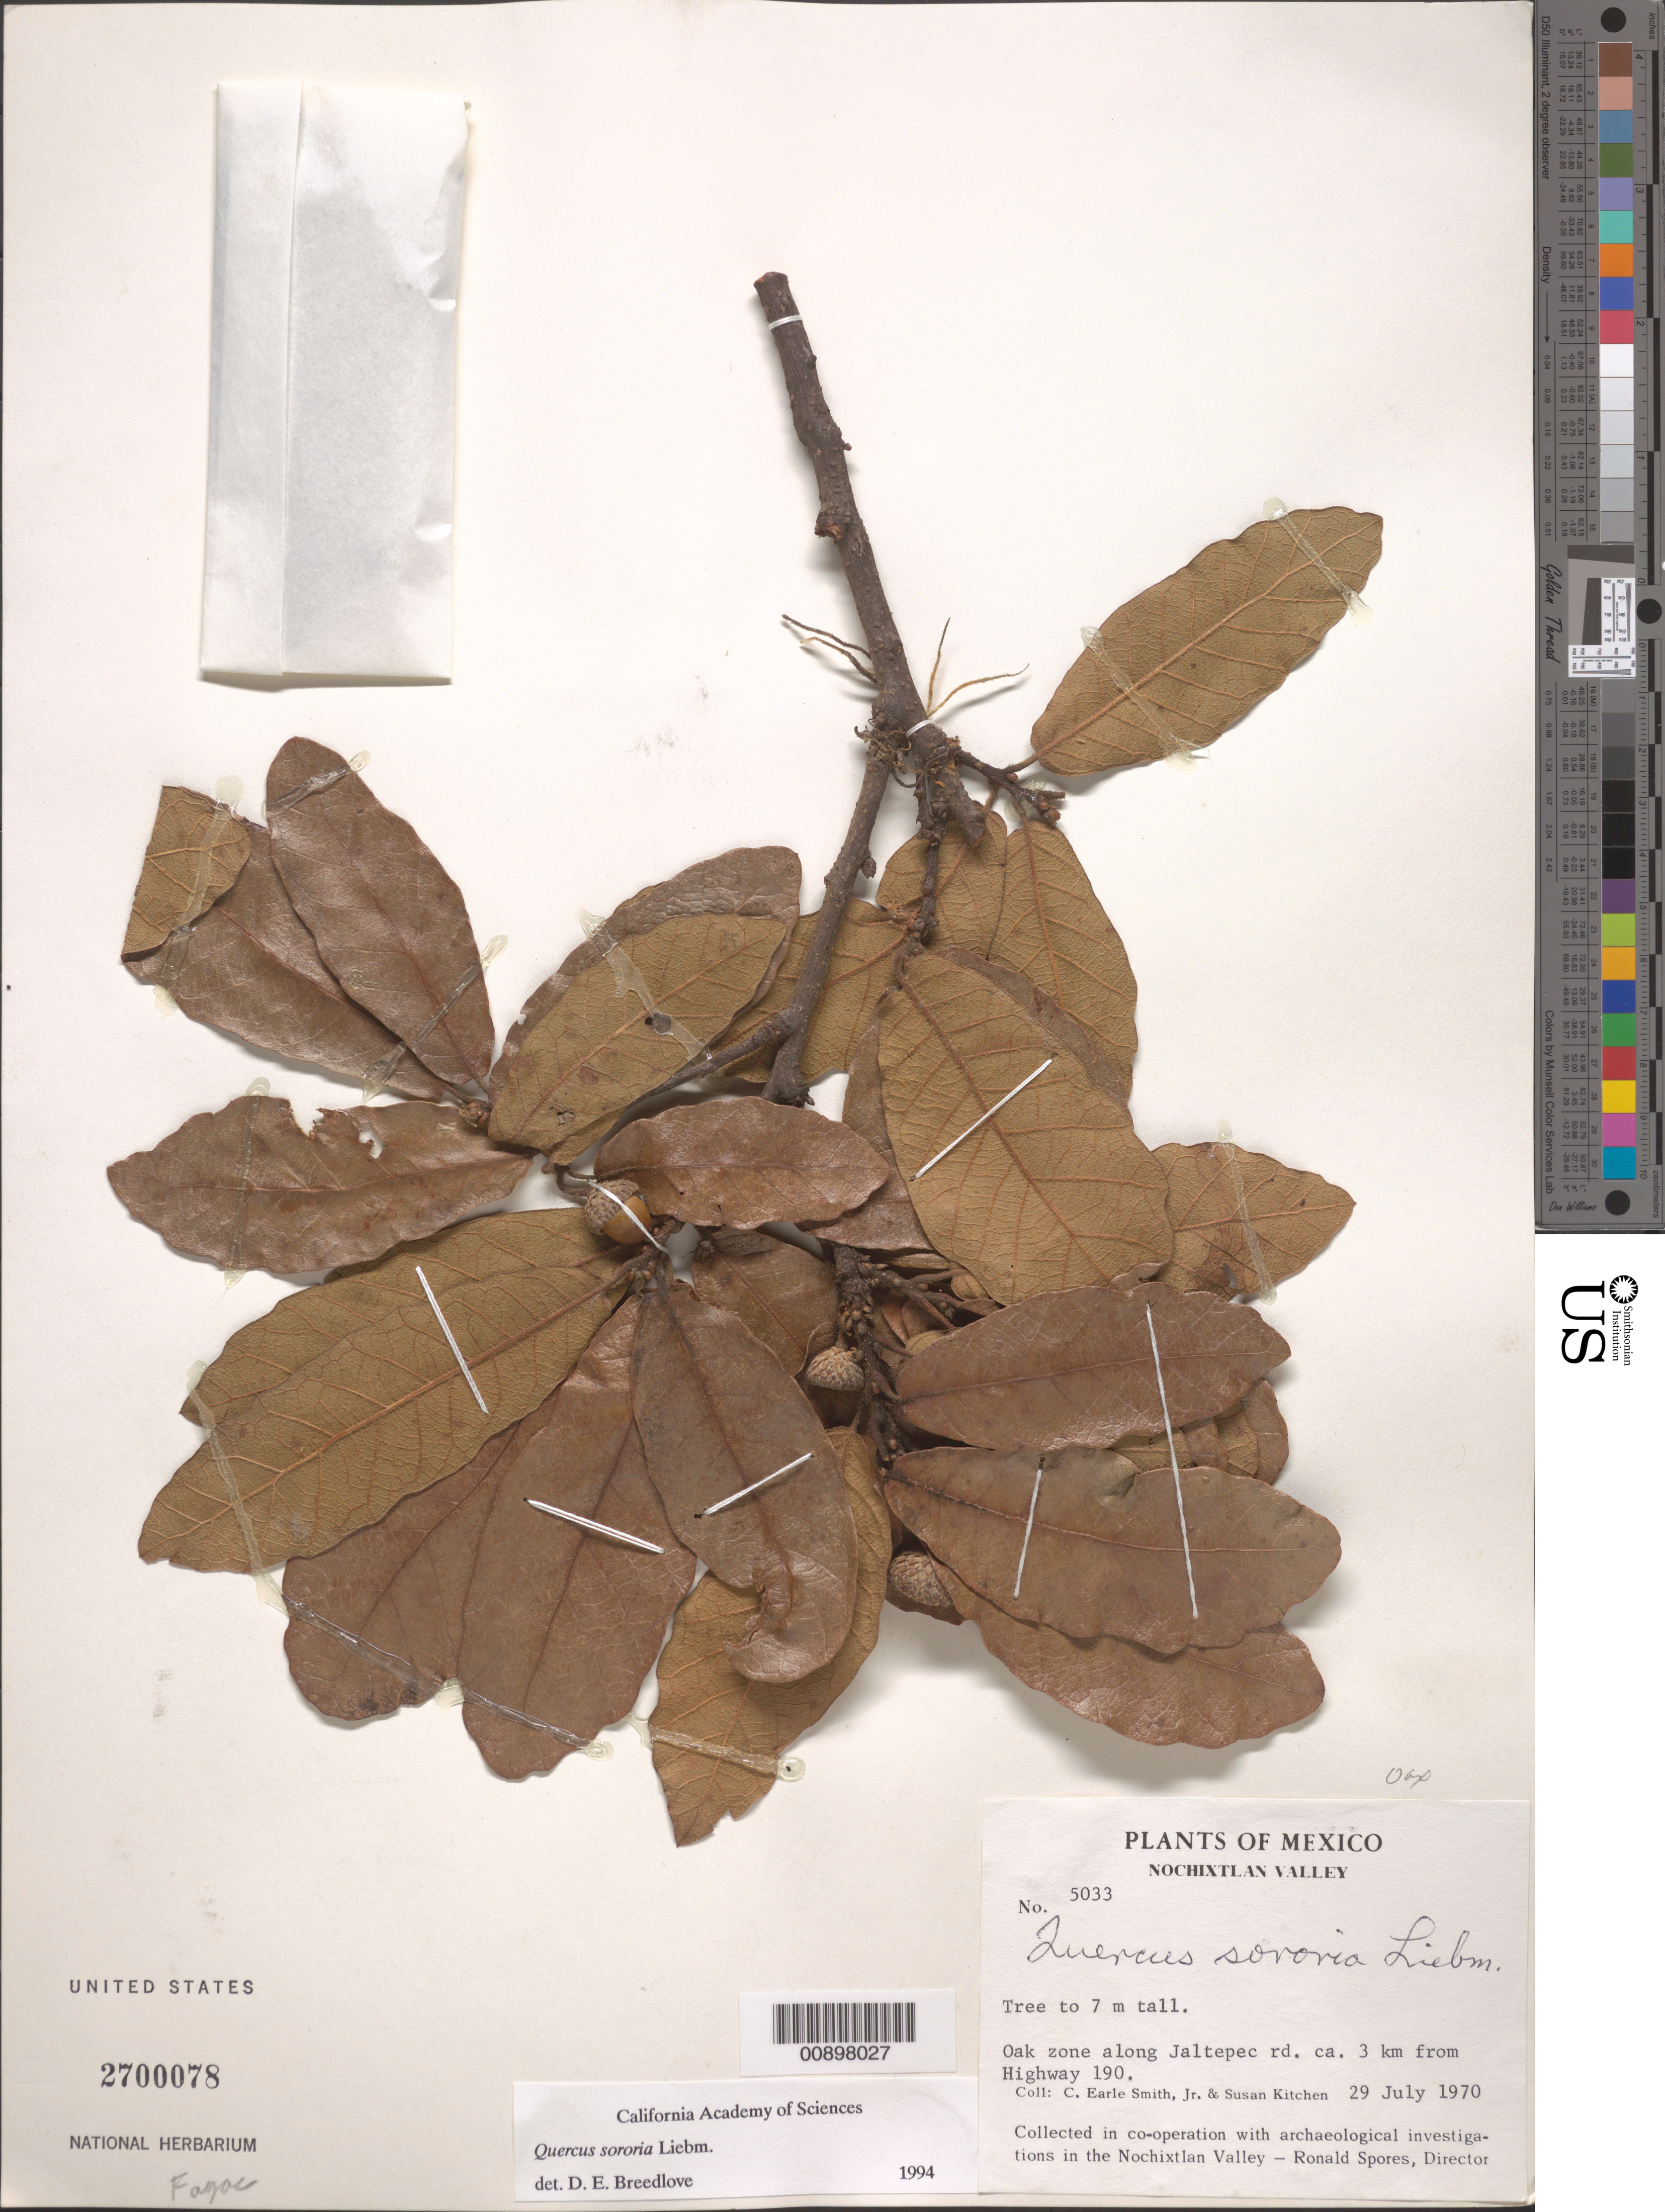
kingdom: Plantae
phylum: Tracheophyta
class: Magnoliopsida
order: Fagales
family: Fagaceae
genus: Quercus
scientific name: Quercus sororia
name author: Liebm.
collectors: C. E. Smith Jr. & S. Kitchen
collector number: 5033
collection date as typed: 29 Jul 1970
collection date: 1970-07-29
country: Mexico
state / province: Oaxaca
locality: Along Jaltepec rd. ca. 3 km from highway 190.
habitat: Oak zone.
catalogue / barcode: US 2700078